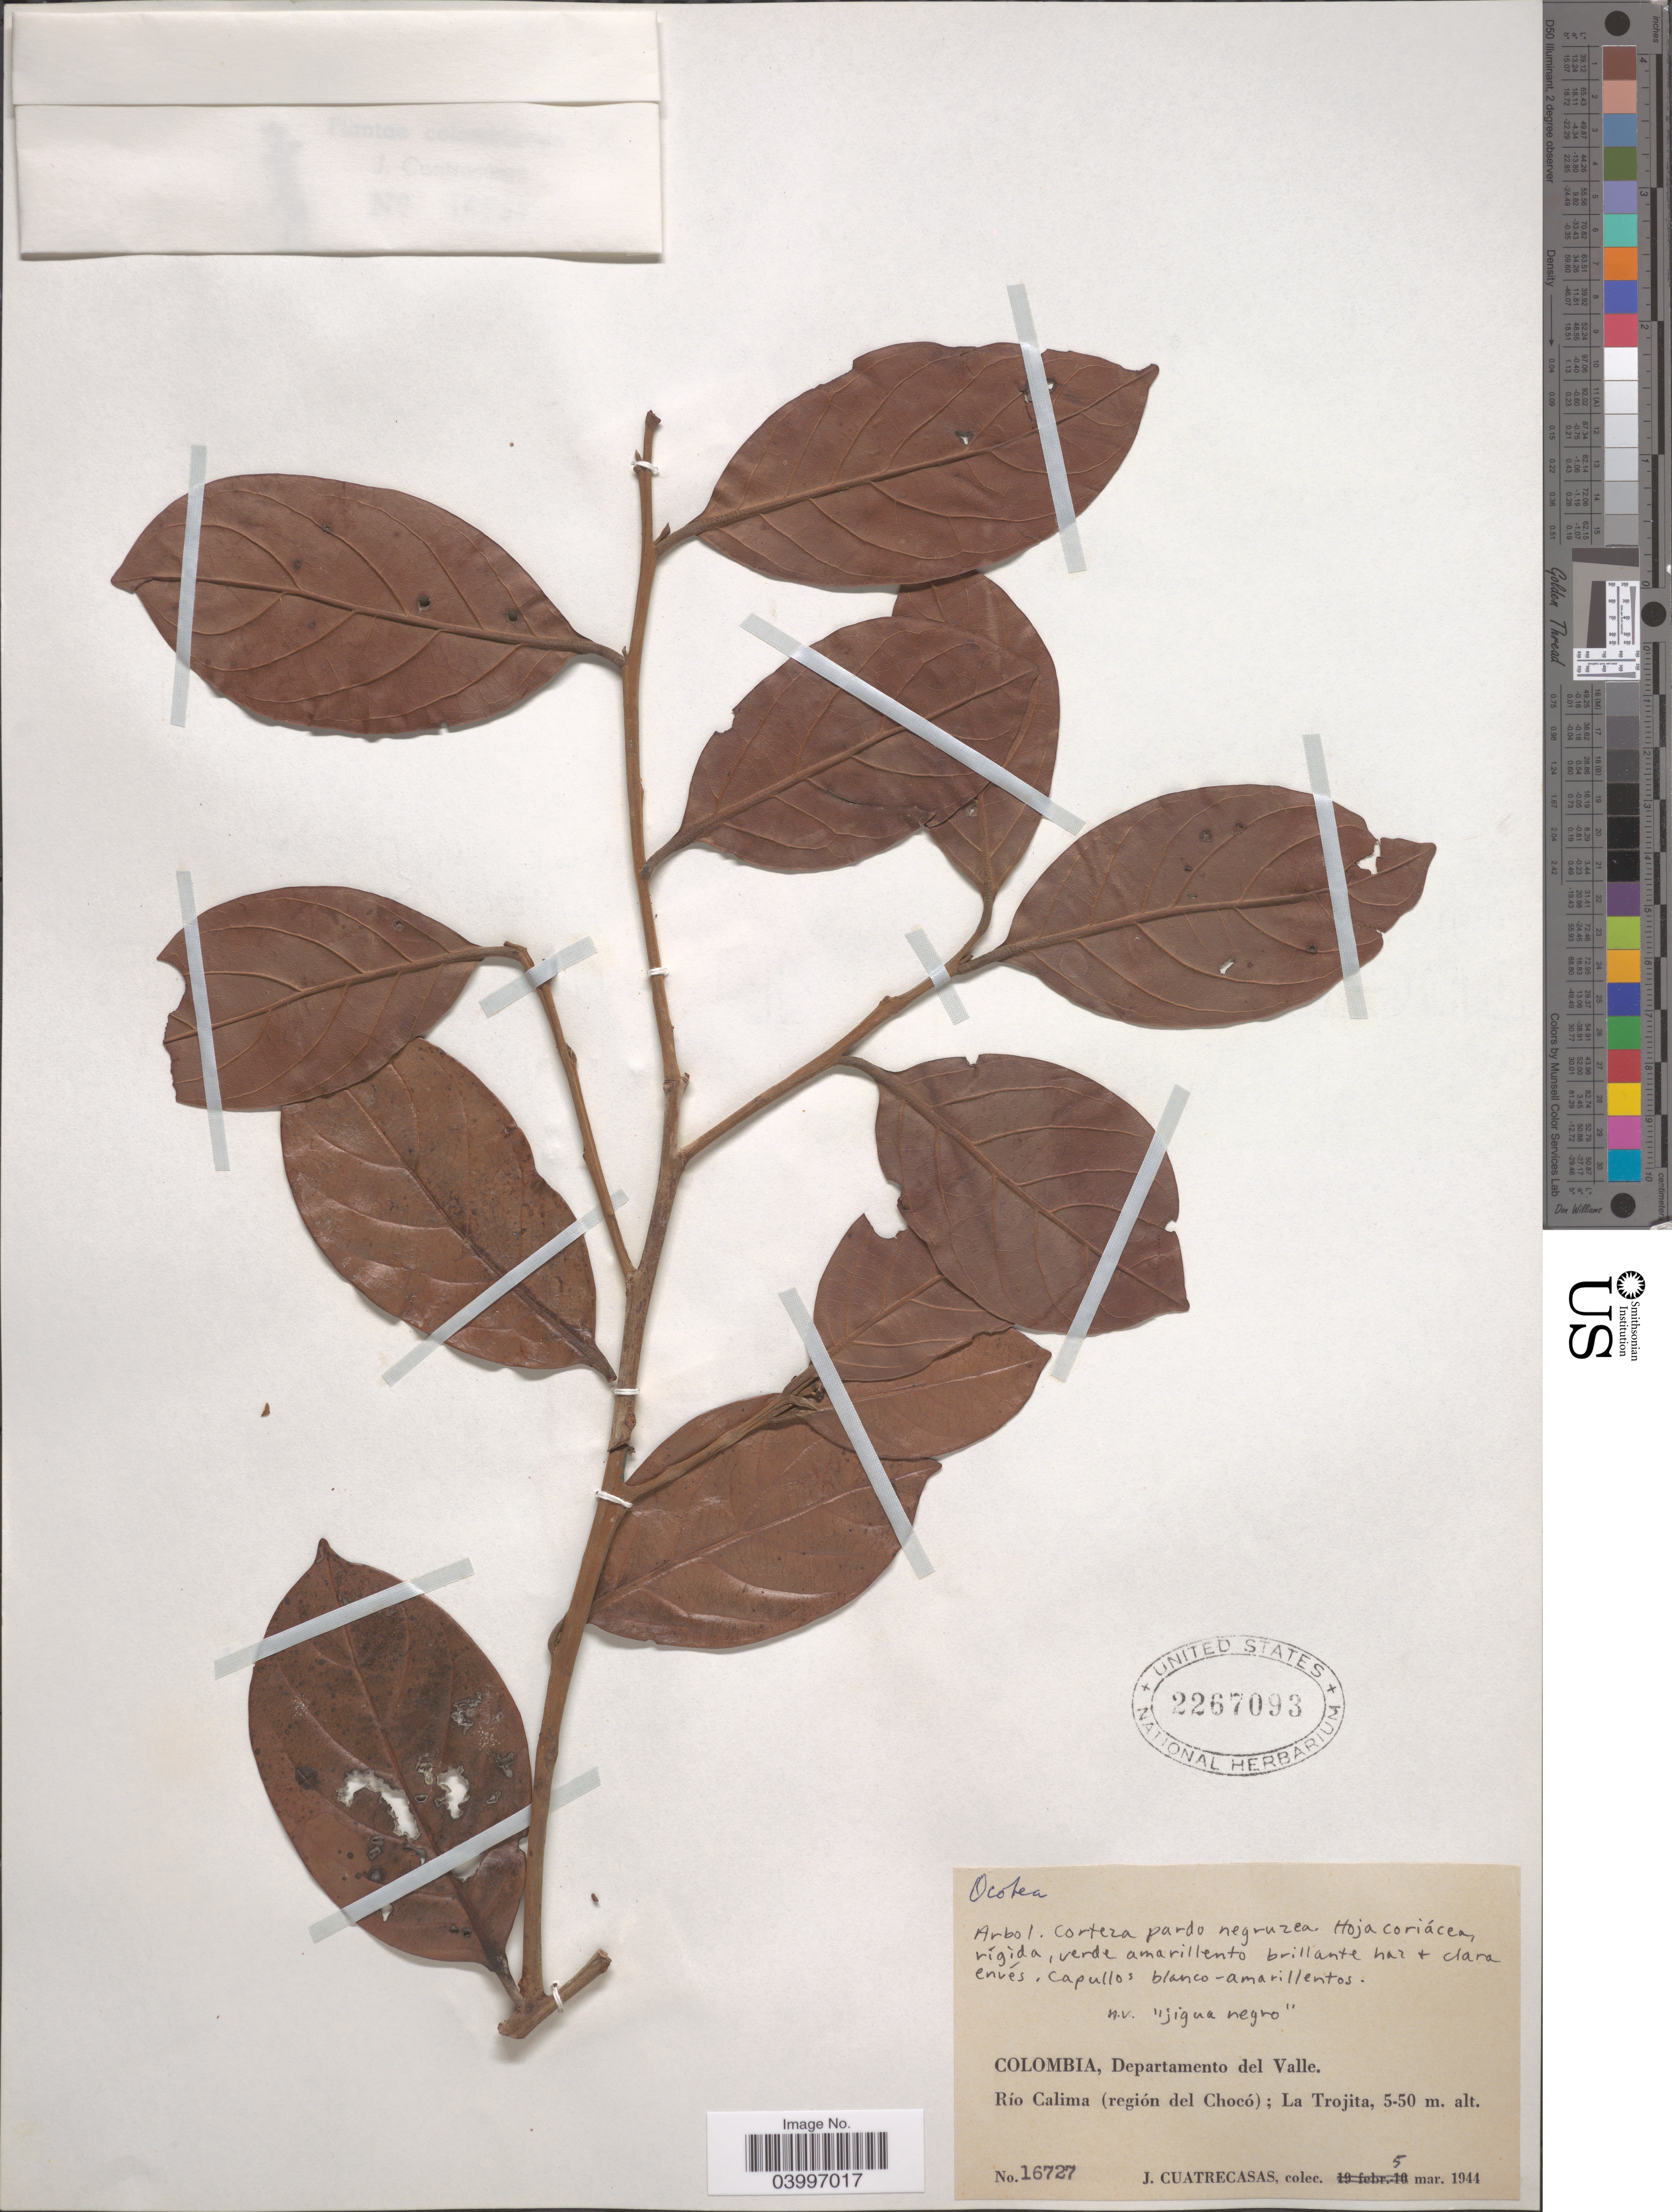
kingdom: Plantae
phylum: Tracheophyta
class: Magnoliopsida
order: Laurales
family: Lauraceae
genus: Ocotea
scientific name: Ocotea sp.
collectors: J. Cuatrecasas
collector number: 16727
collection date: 1944-03-05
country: Colombia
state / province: Valle del Cauca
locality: Departamento del Valle. Río Calima (región del Chocó); La Trojito.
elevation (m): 5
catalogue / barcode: US 2267093